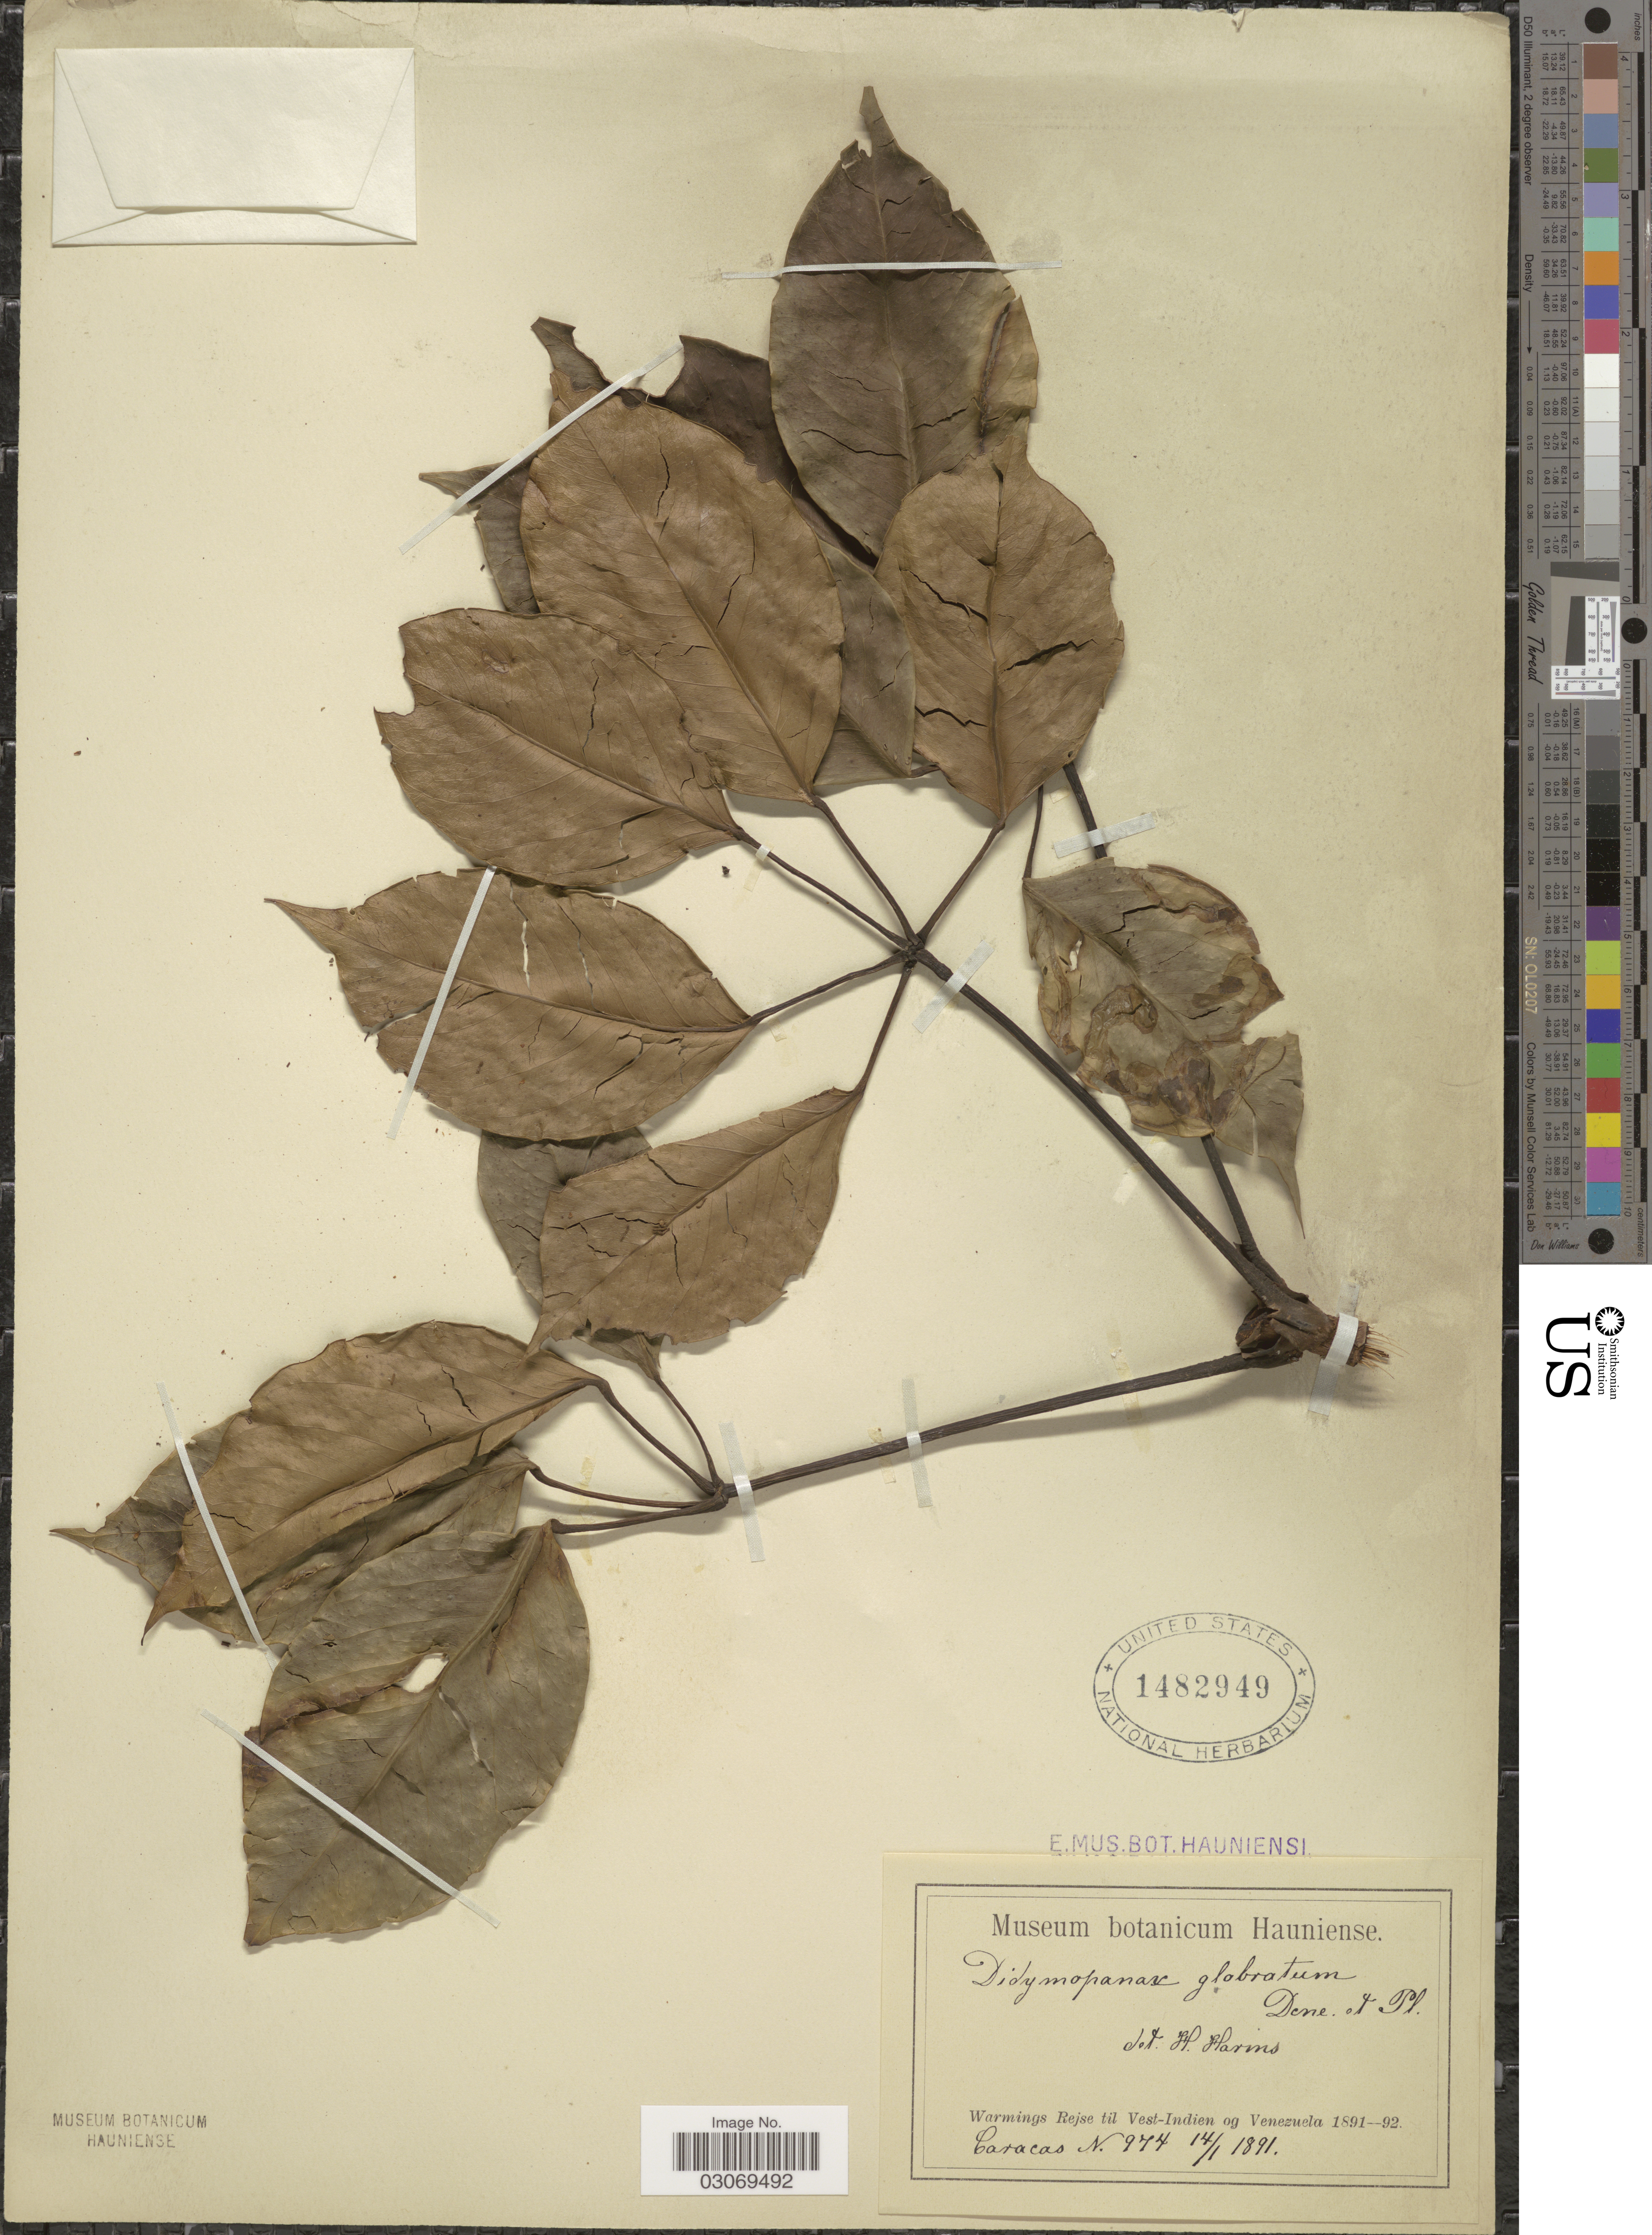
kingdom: Plantae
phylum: Tracheophyta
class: Magnoliopsida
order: Apiales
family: Araliaceae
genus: Schefflera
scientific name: Schefflera glabrata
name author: (Kunth) Frodin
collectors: -. Warmings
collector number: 974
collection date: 1891-01-14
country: Venezuela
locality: Vest-Indien og Venezuela. Caracas.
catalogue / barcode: US 1482949